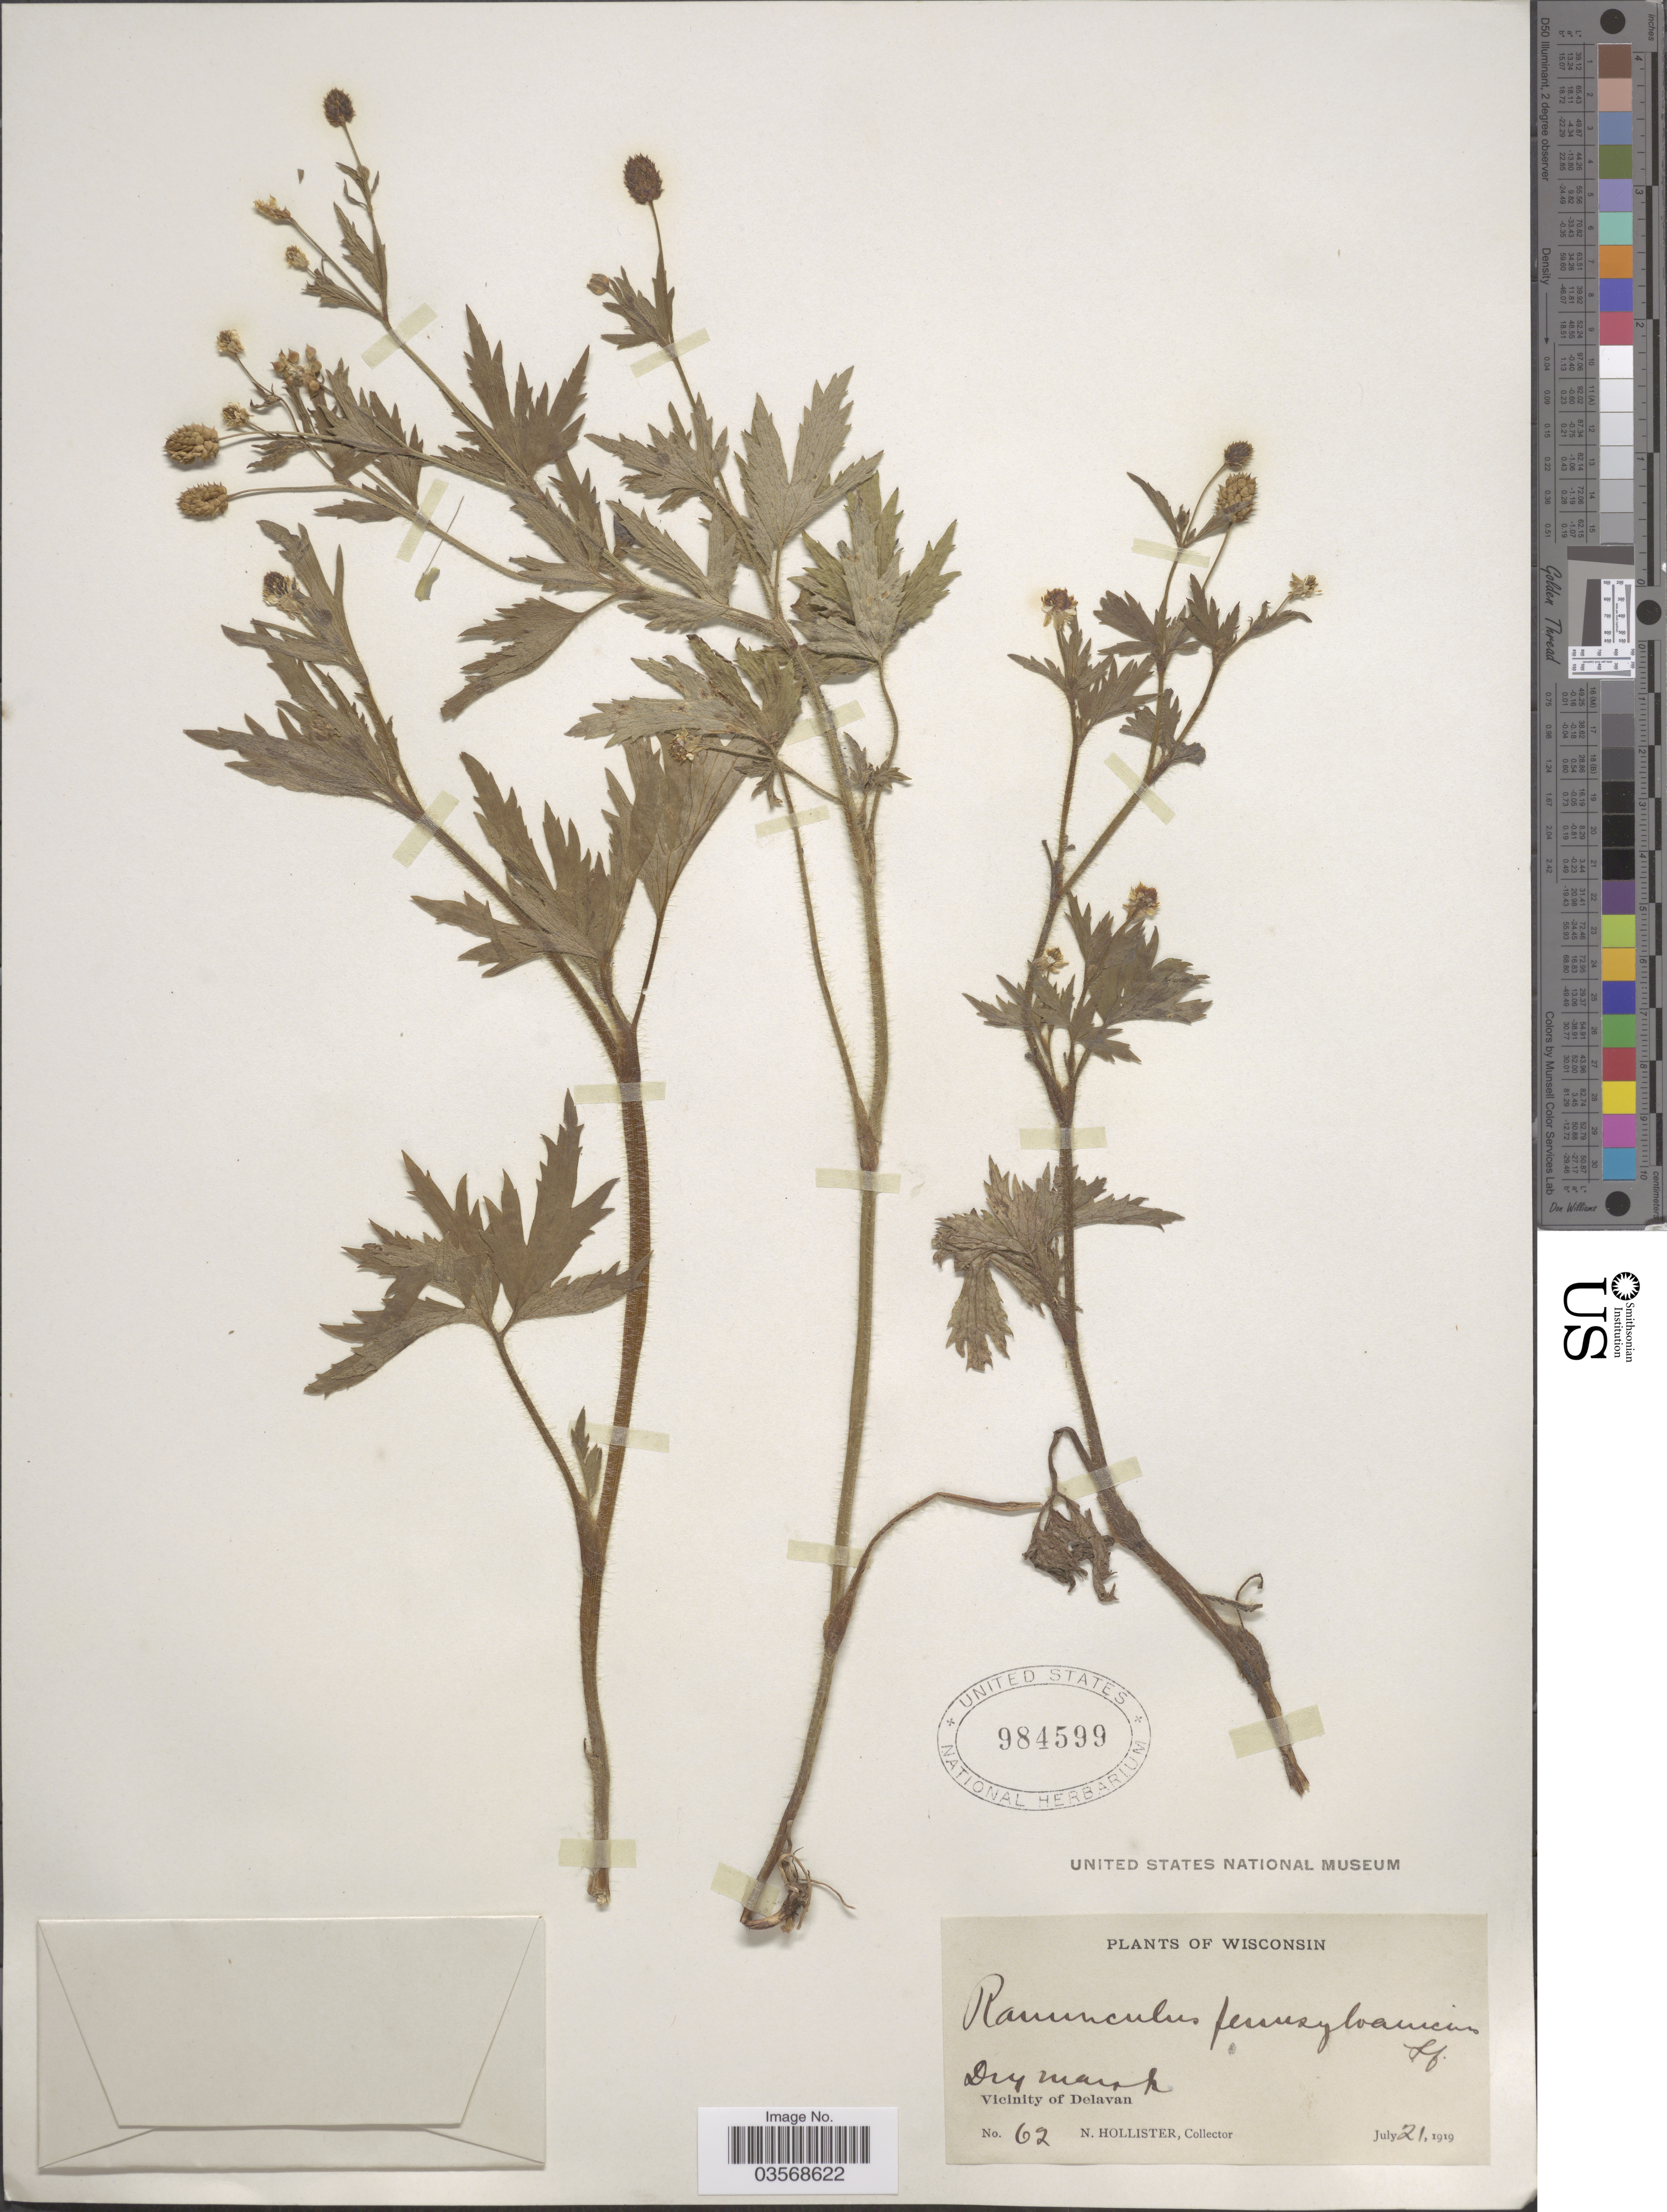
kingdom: Plantae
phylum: Tracheophyta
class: Magnoliopsida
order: Ranunculales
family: Ranunculaceae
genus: Ranunculus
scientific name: Ranunculus pensylvanicus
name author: L. f.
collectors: N. Hollister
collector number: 62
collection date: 1919-07-21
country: United States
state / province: Wisconsin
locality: Vicinity of Delavan.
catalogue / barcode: US 984599